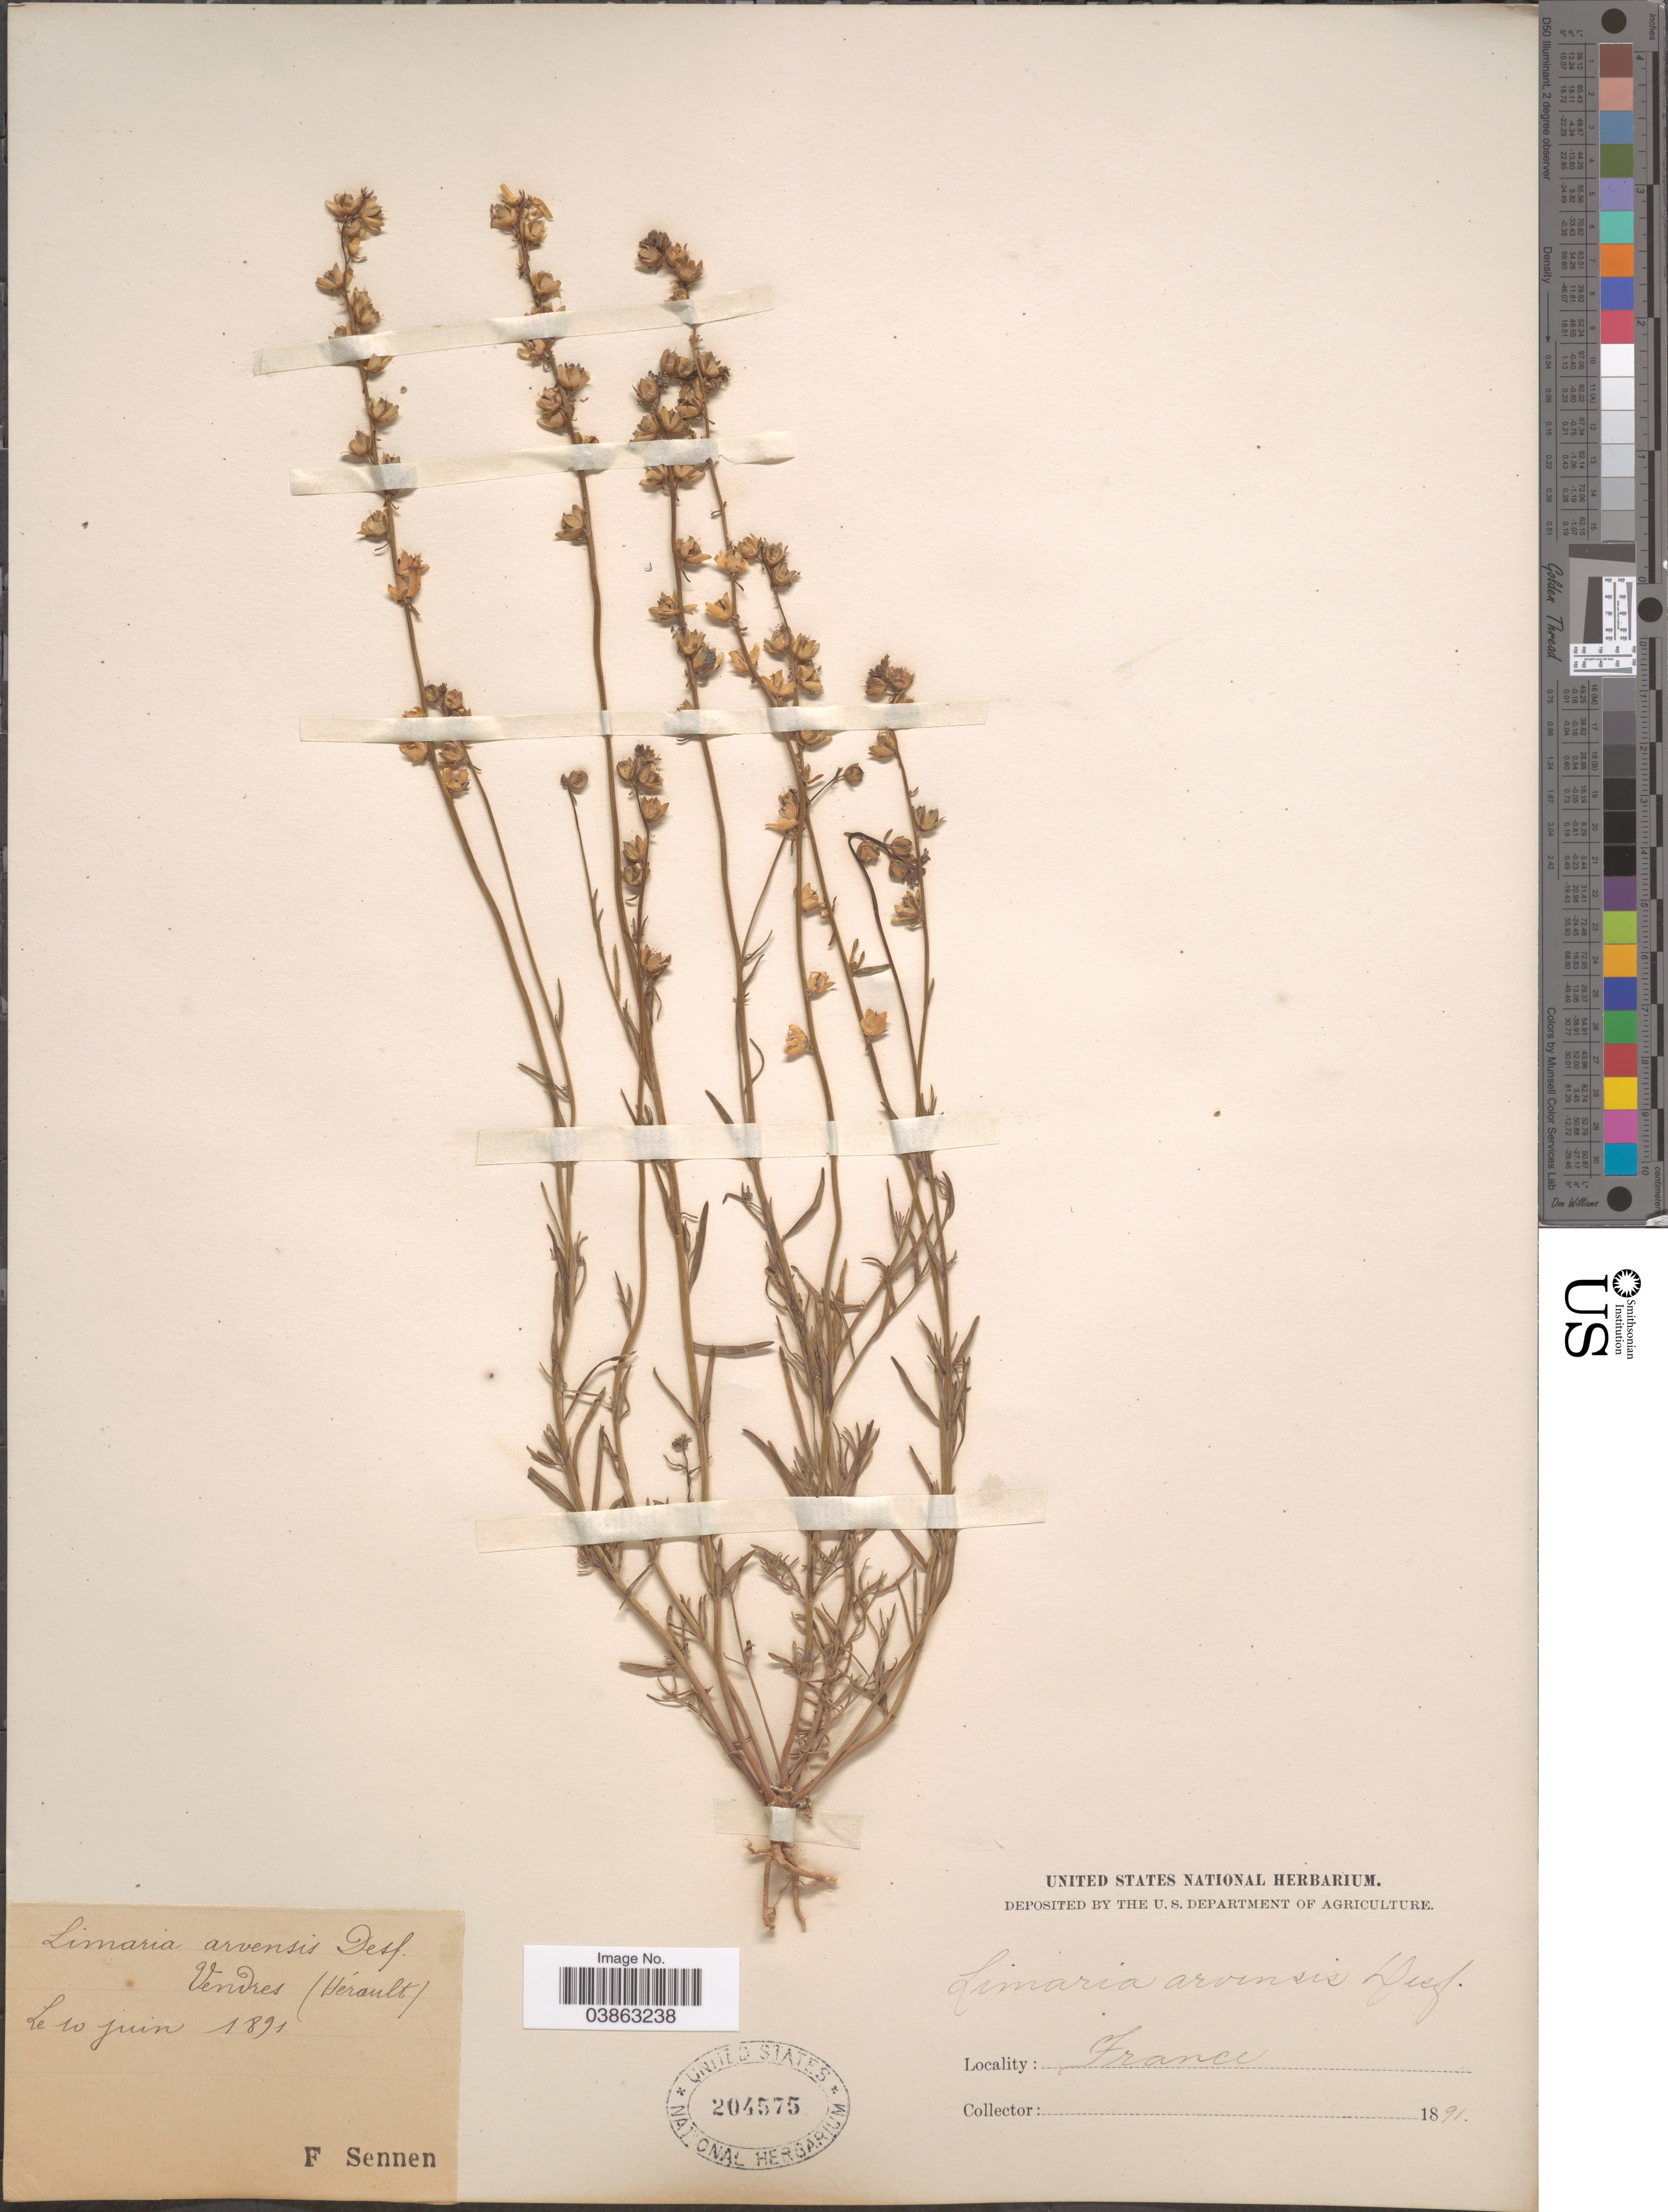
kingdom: Plantae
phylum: Tracheophyta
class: Magnoliopsida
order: Lamiales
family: Plantaginaceae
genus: Linaria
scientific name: Linaria arvensis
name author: (L.) Desf.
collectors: E. Sennen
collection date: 1891-06-10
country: France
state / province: Occitanie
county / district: Hérault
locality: Vendres (Hérault).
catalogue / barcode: US 204575